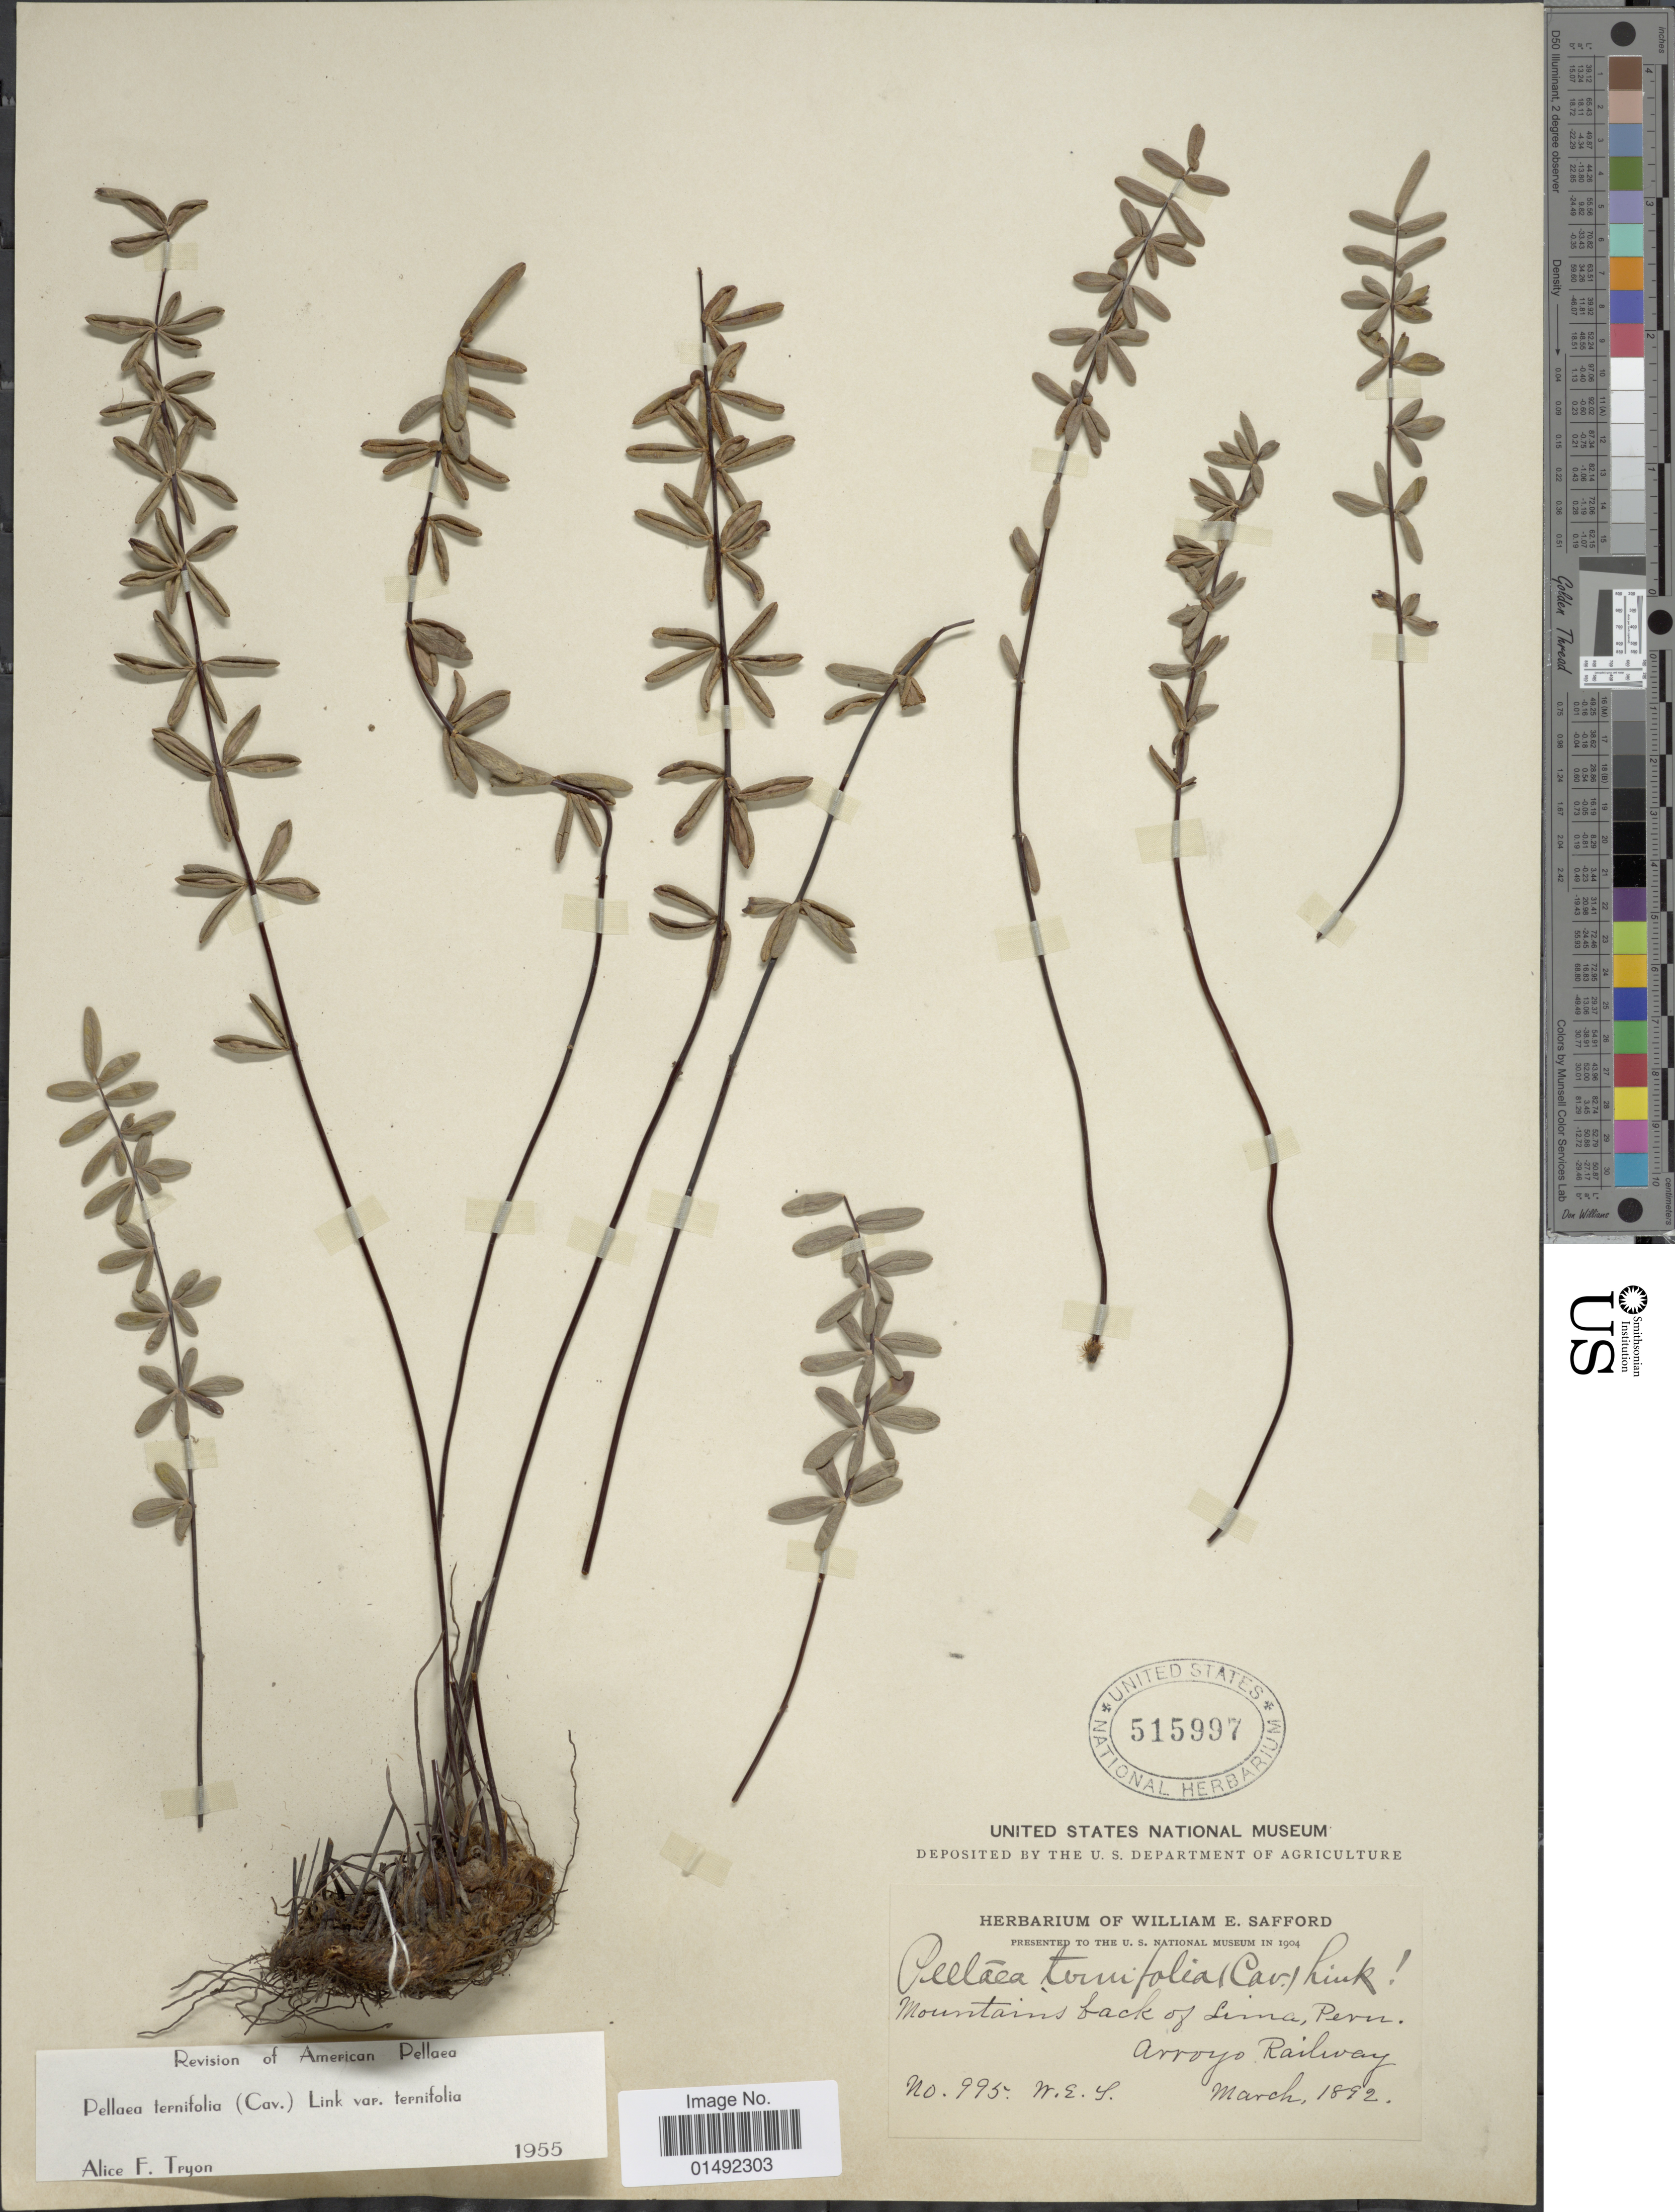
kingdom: Plantae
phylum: Tracheophyta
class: Polypodiopsida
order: Polypodiales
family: Pteridaceae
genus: Pellaea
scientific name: Pellaea ternifolia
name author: (Cav.) Link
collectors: W. E. Safford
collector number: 995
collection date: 1892-03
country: Peru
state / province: Lima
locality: Mountains back of Lima, Arroyo Railway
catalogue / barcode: US 515997